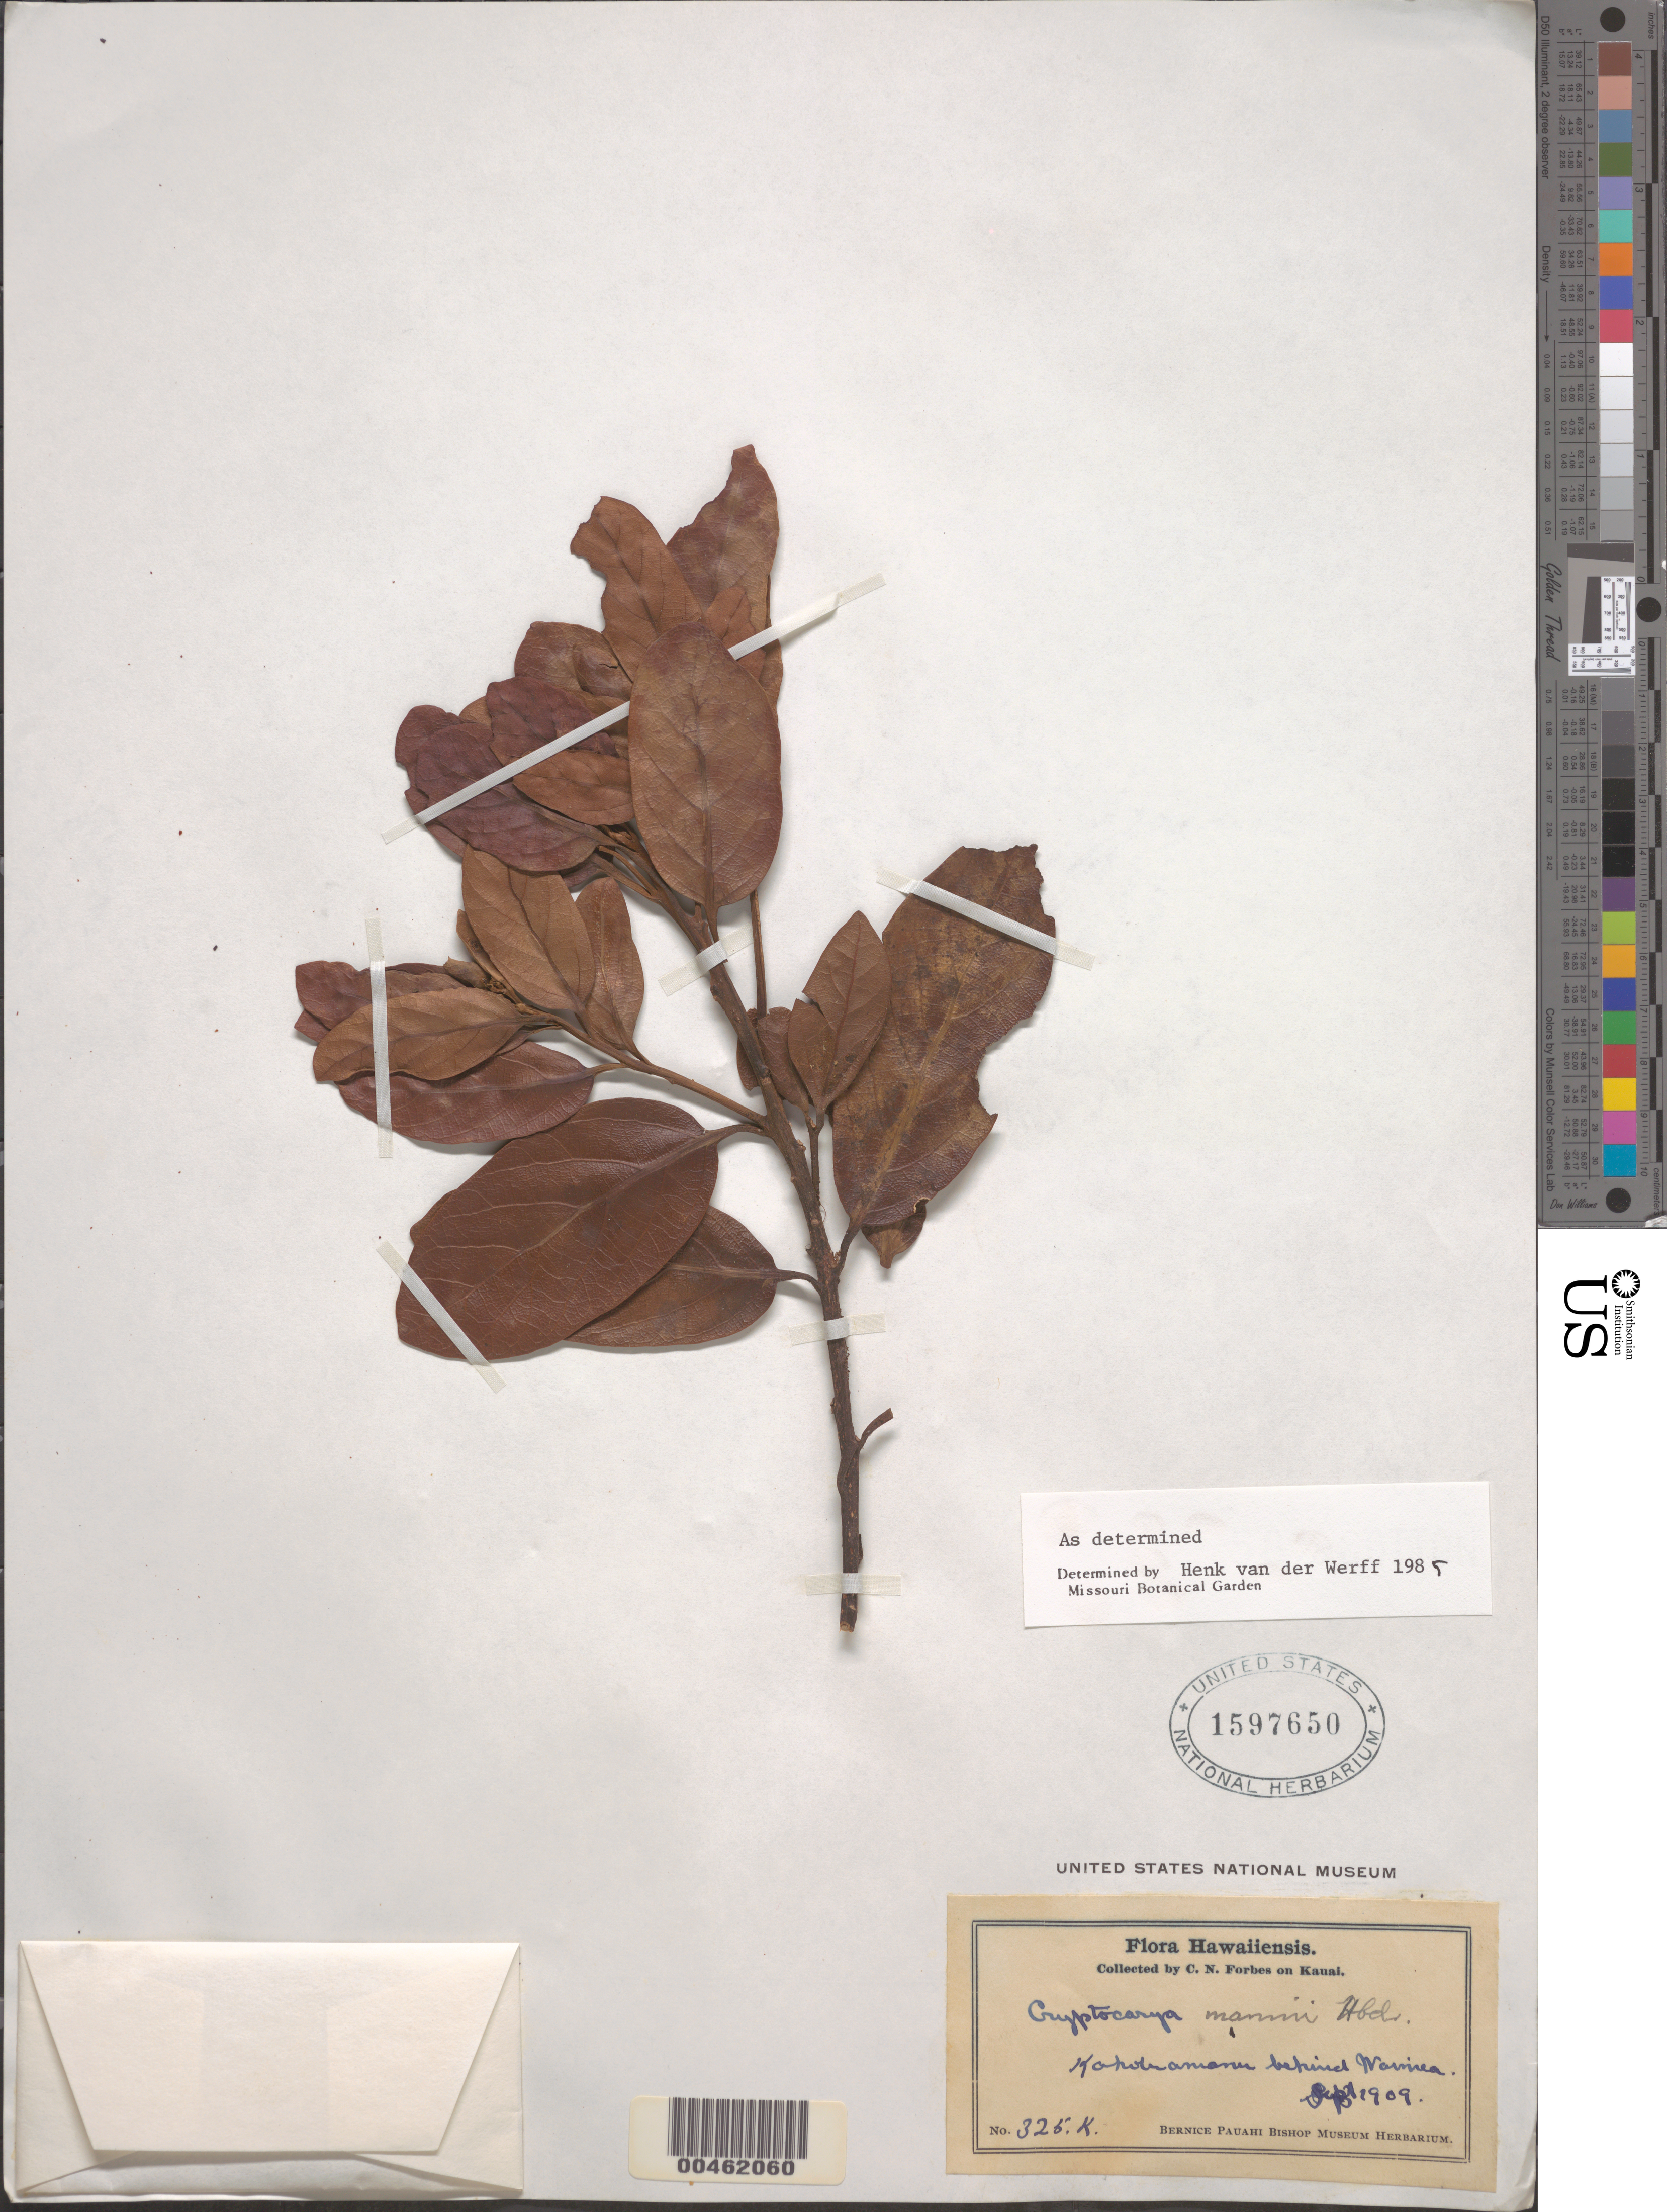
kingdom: Plantae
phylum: Tracheophyta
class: Magnoliopsida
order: Laurales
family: Lauraceae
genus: Cryptocarya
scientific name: Cryptocarya mannii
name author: Hillebr.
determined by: van der Werff, H., (MO), Missouri Botanical Garden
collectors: C. N. Forbes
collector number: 325.K.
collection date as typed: Sep 1909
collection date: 1909-09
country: United States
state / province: Hawaii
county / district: Kauai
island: Kaua'i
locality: Kaholuamanu, behind Waimea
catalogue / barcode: US 1597650